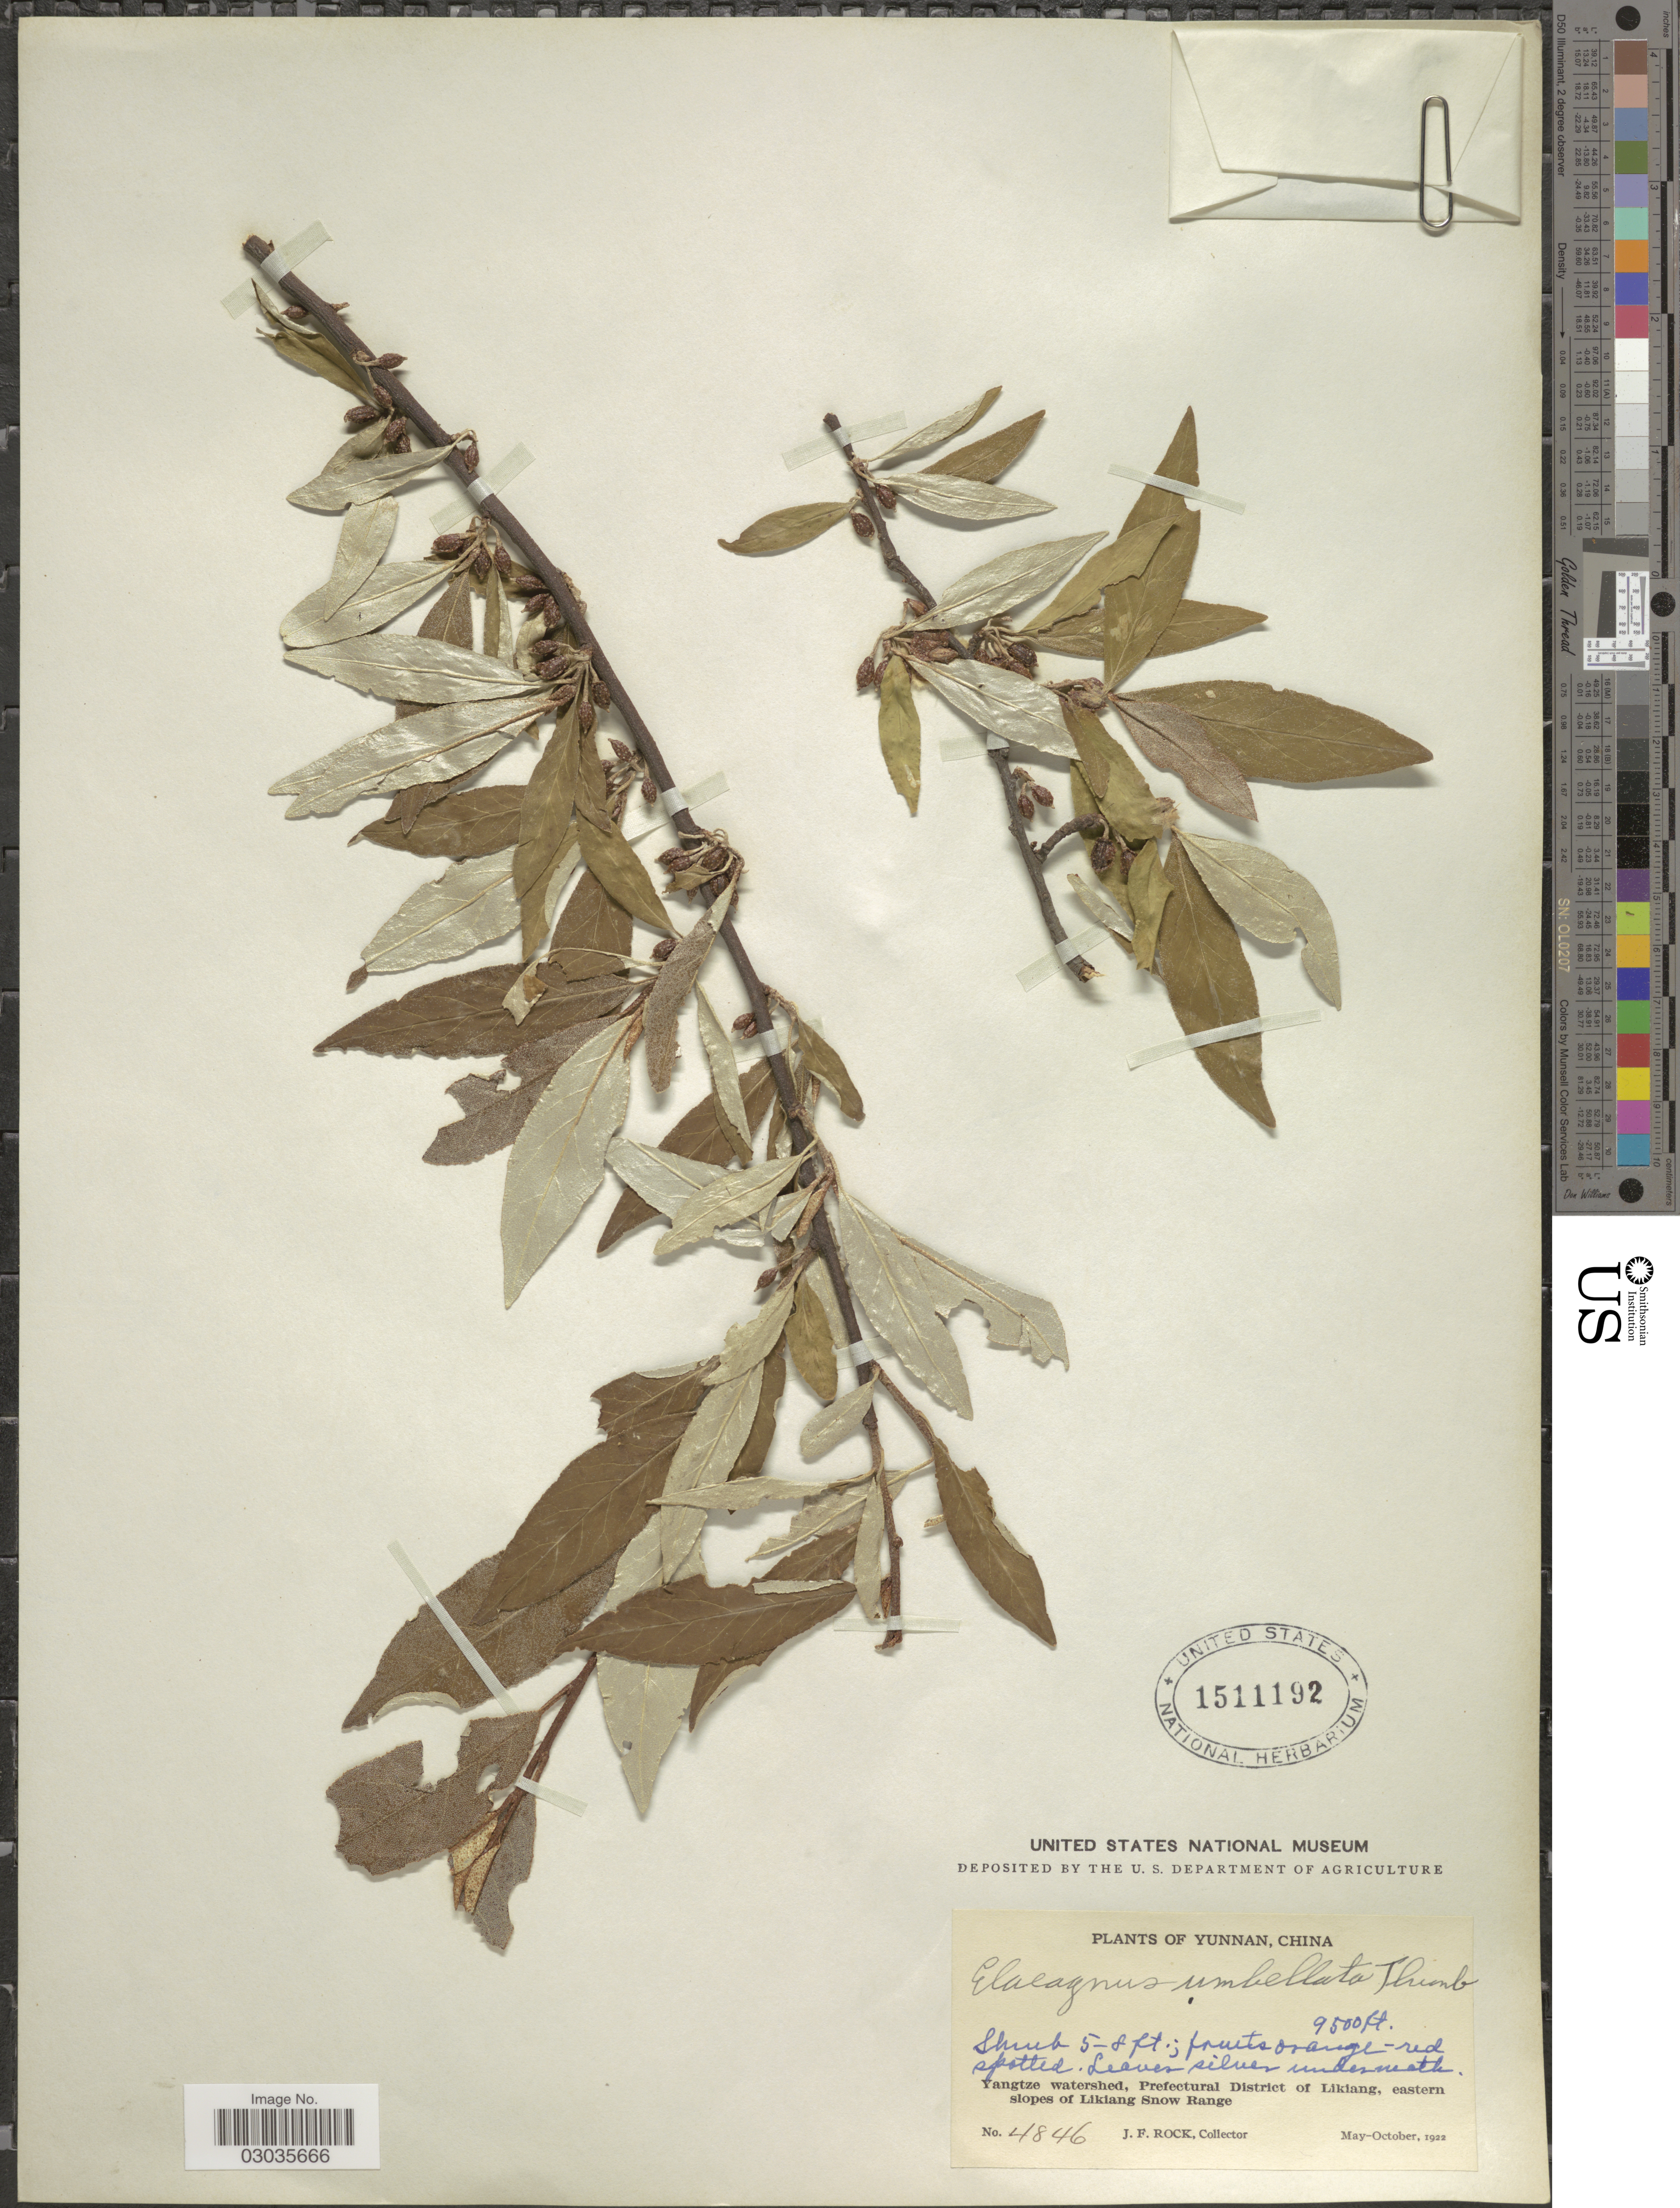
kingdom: Plantae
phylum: Tracheophyta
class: Magnoliopsida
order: Rosales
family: Elaeagnaceae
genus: Elaeagnus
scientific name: Elaeagnus umbellata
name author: Thunb.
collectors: J. Rock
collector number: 4846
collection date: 1922-05/1922-10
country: China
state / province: Yunnan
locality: Yangtze watershed, Prefectural District of Likiang, eastern slopes of Likiang Snow Range.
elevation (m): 2896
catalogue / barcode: US 1511192